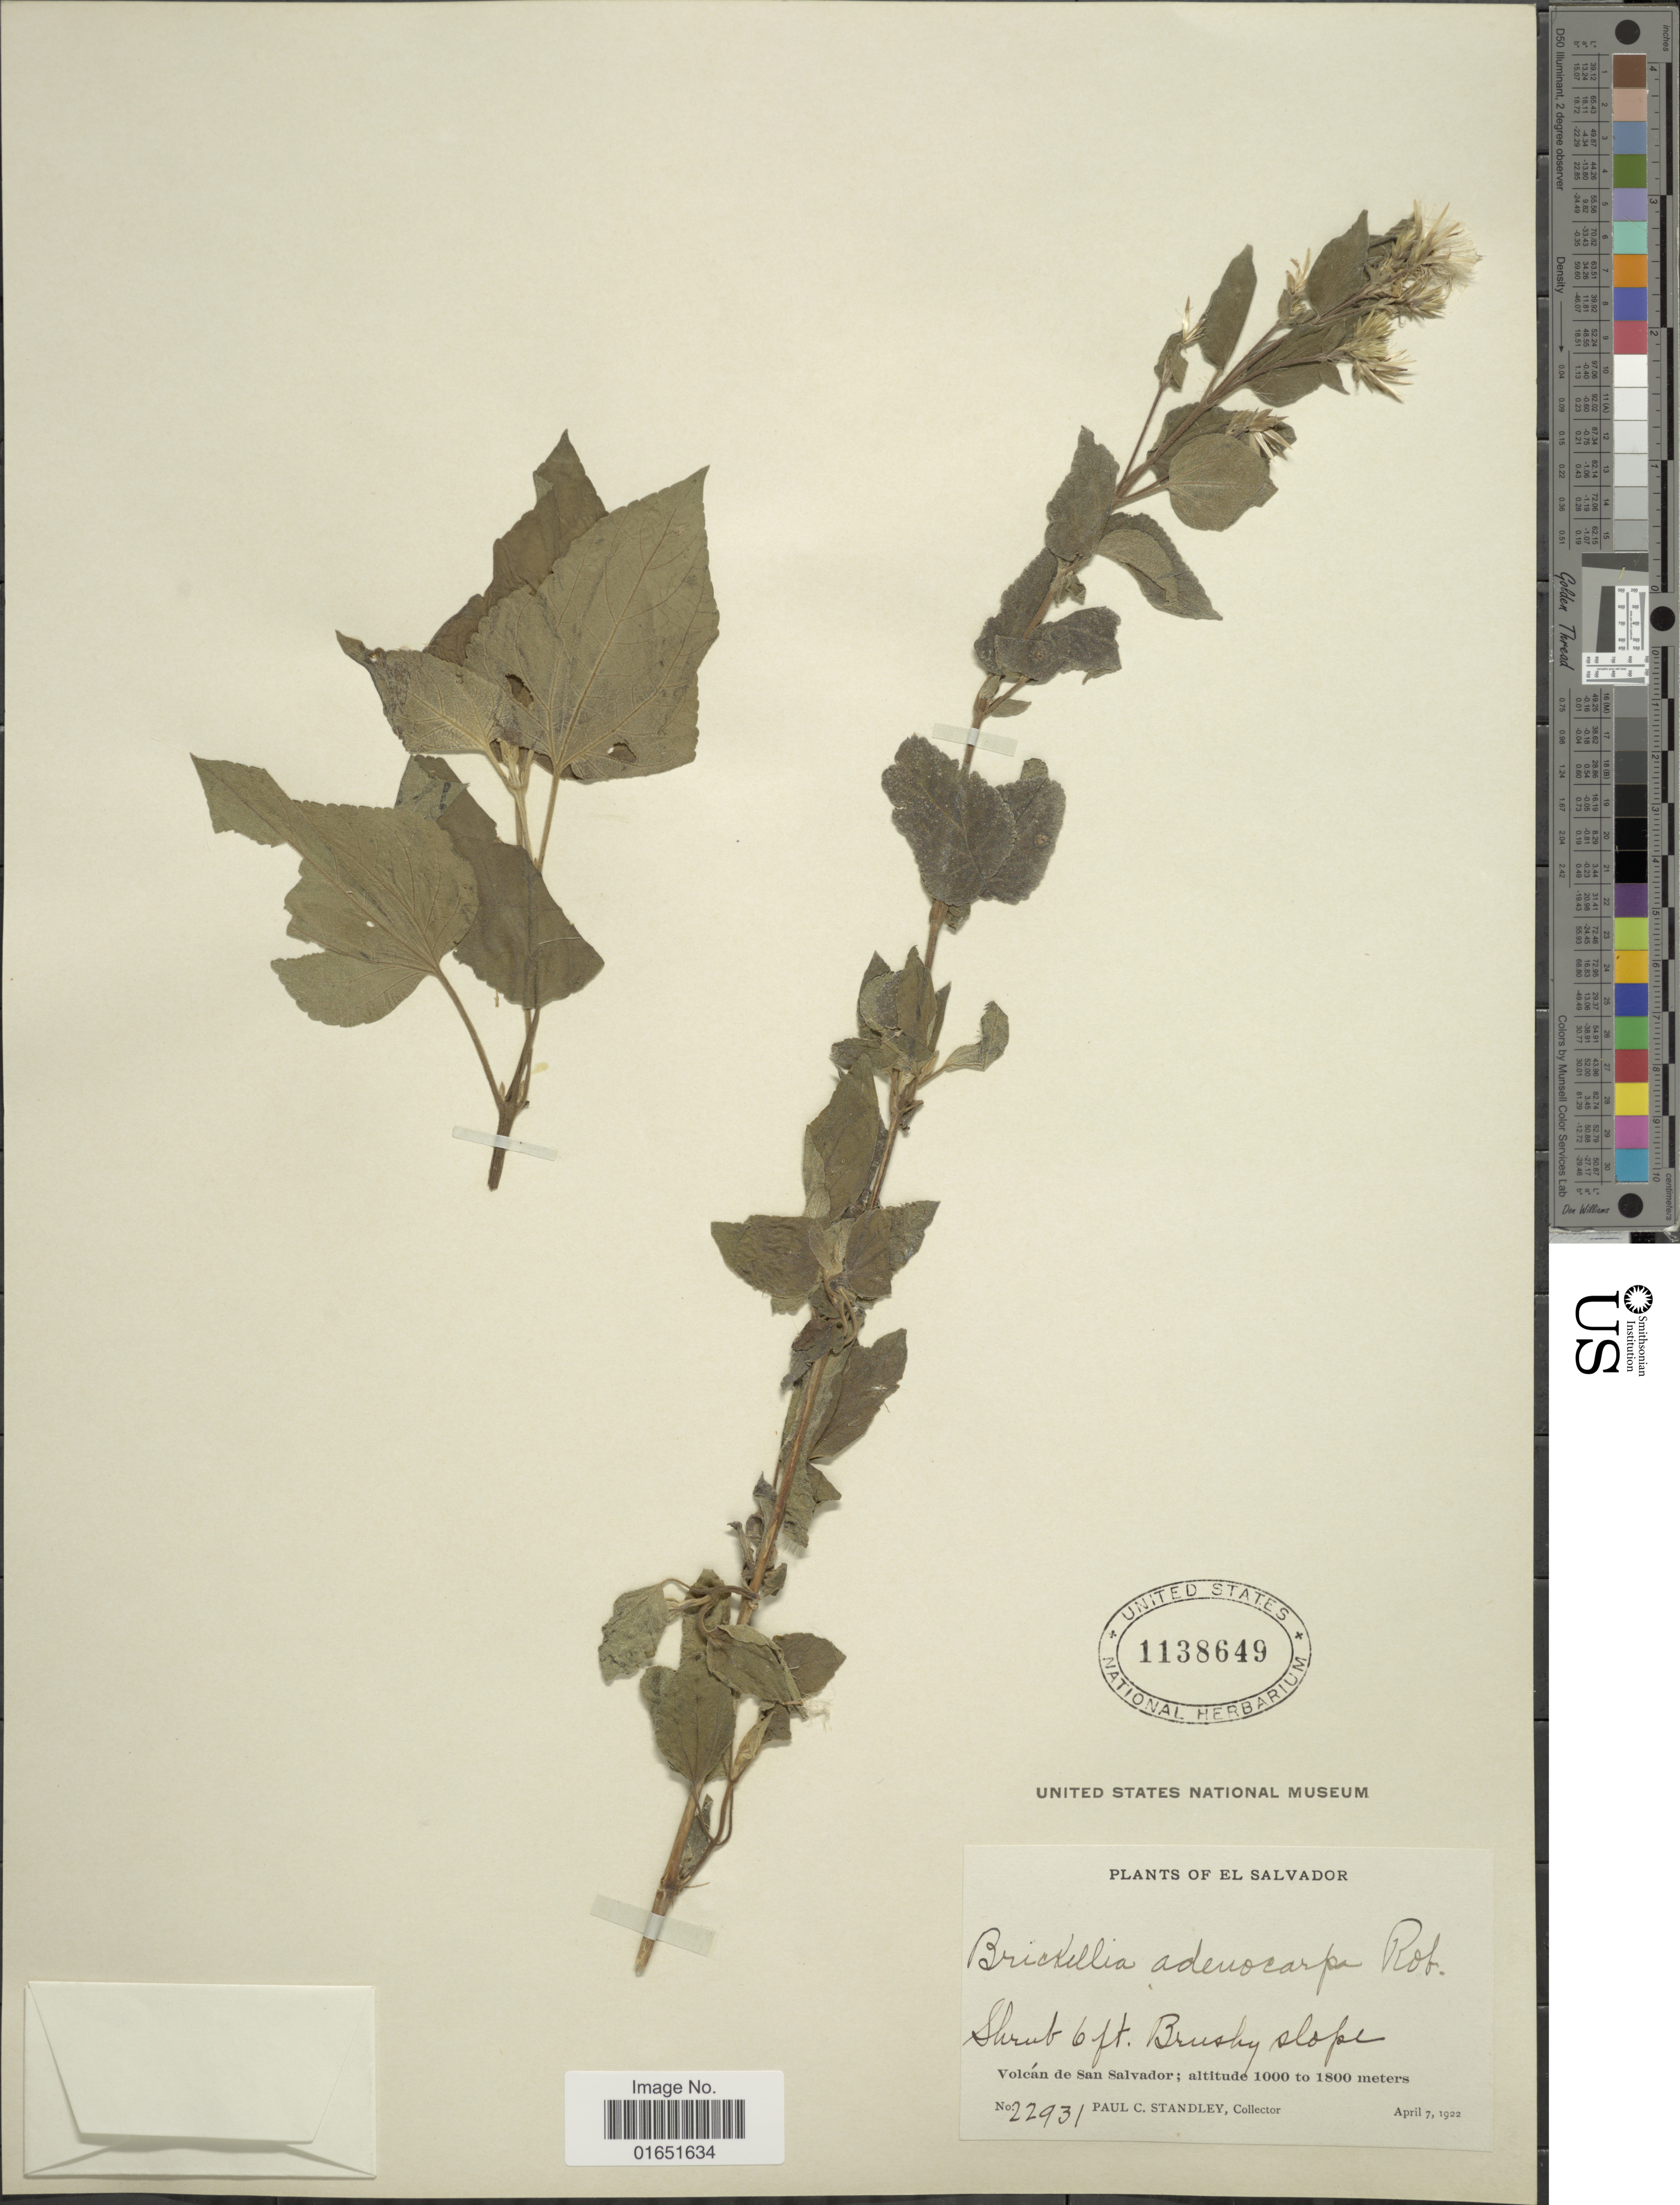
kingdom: Plantae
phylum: Tracheophyta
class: Magnoliopsida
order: Asterales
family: Asteraceae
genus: Brickellia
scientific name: Brickellia adenocarpa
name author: B.L. Rob.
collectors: P. C. Standley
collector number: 22931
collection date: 1922-04-07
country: El Salvador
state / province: San Salvador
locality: Brushy slope, Volcán de San Salvador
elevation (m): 1000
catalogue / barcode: US 1138649